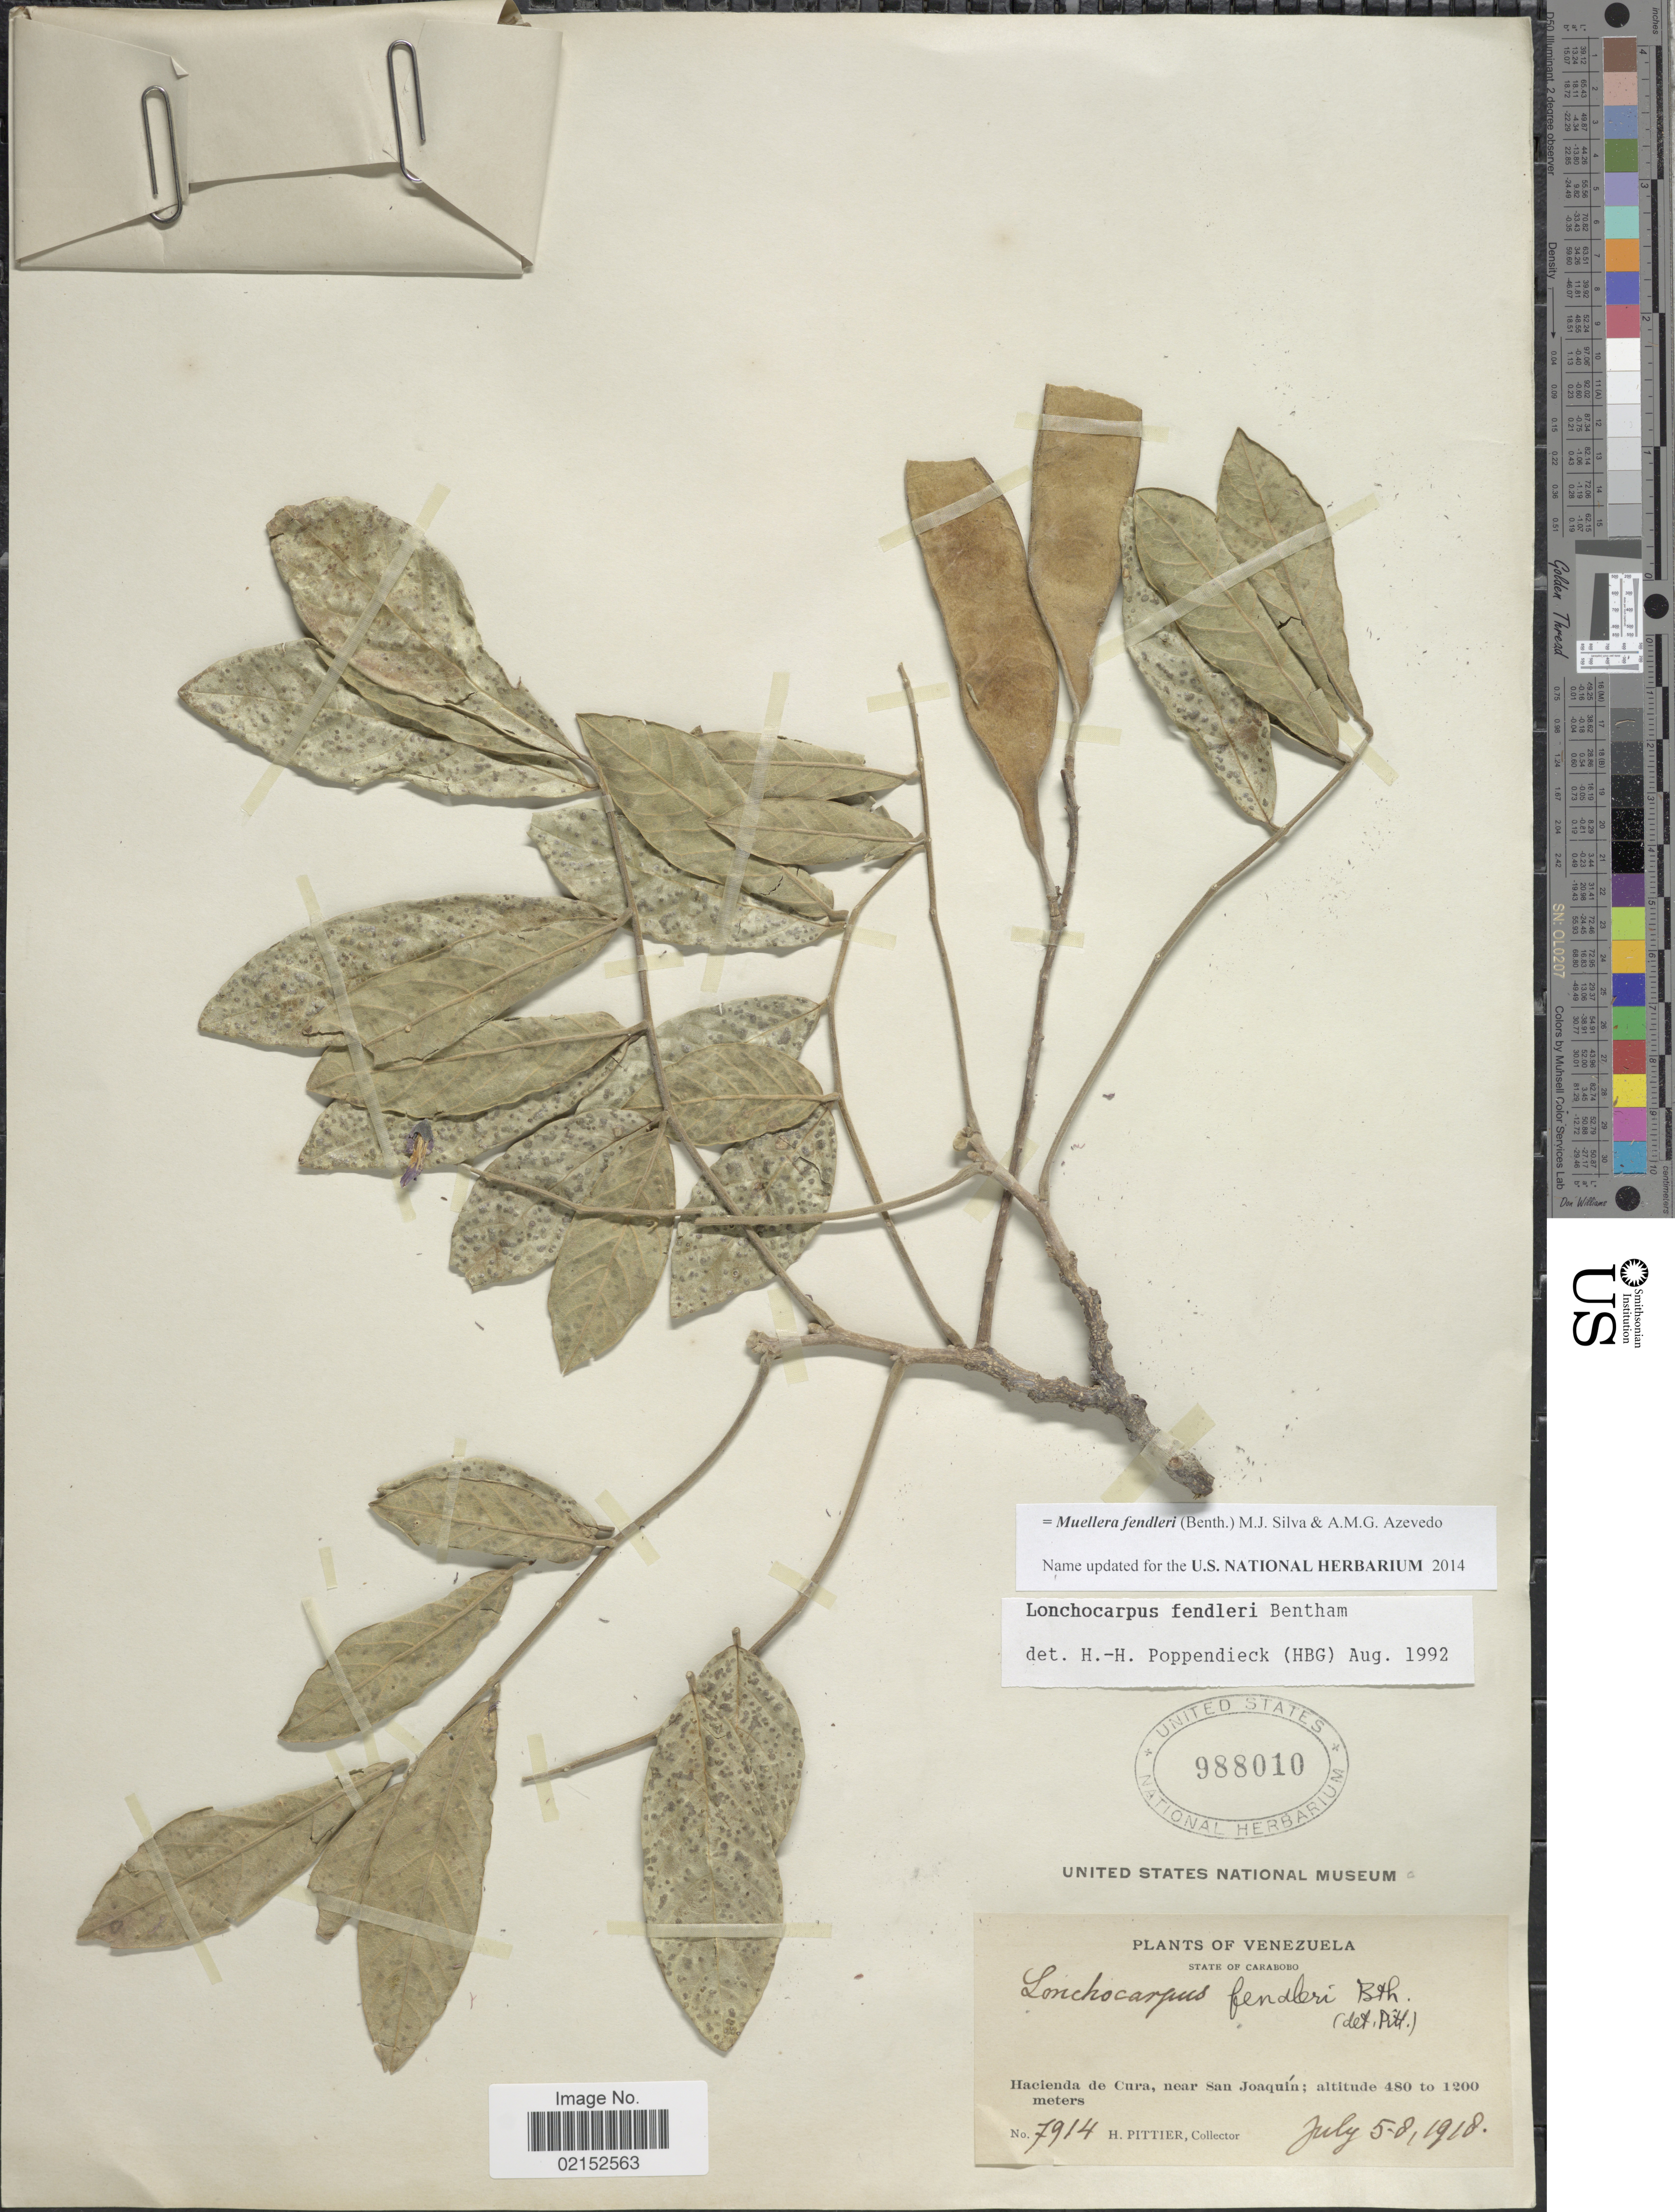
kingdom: Plantae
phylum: Tracheophyta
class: Magnoliopsida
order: Fabales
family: Fabaceae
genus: Muellera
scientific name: Muellera fendleri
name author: (Benth.) M.J. Silva & A.M.G. Azevedo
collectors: H. F. Pittier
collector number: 7914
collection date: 1918-07-05/1918-07-08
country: Venezuela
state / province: Carabobo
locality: Hacienda de Cura, near San Joaquin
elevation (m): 480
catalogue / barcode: US 988010